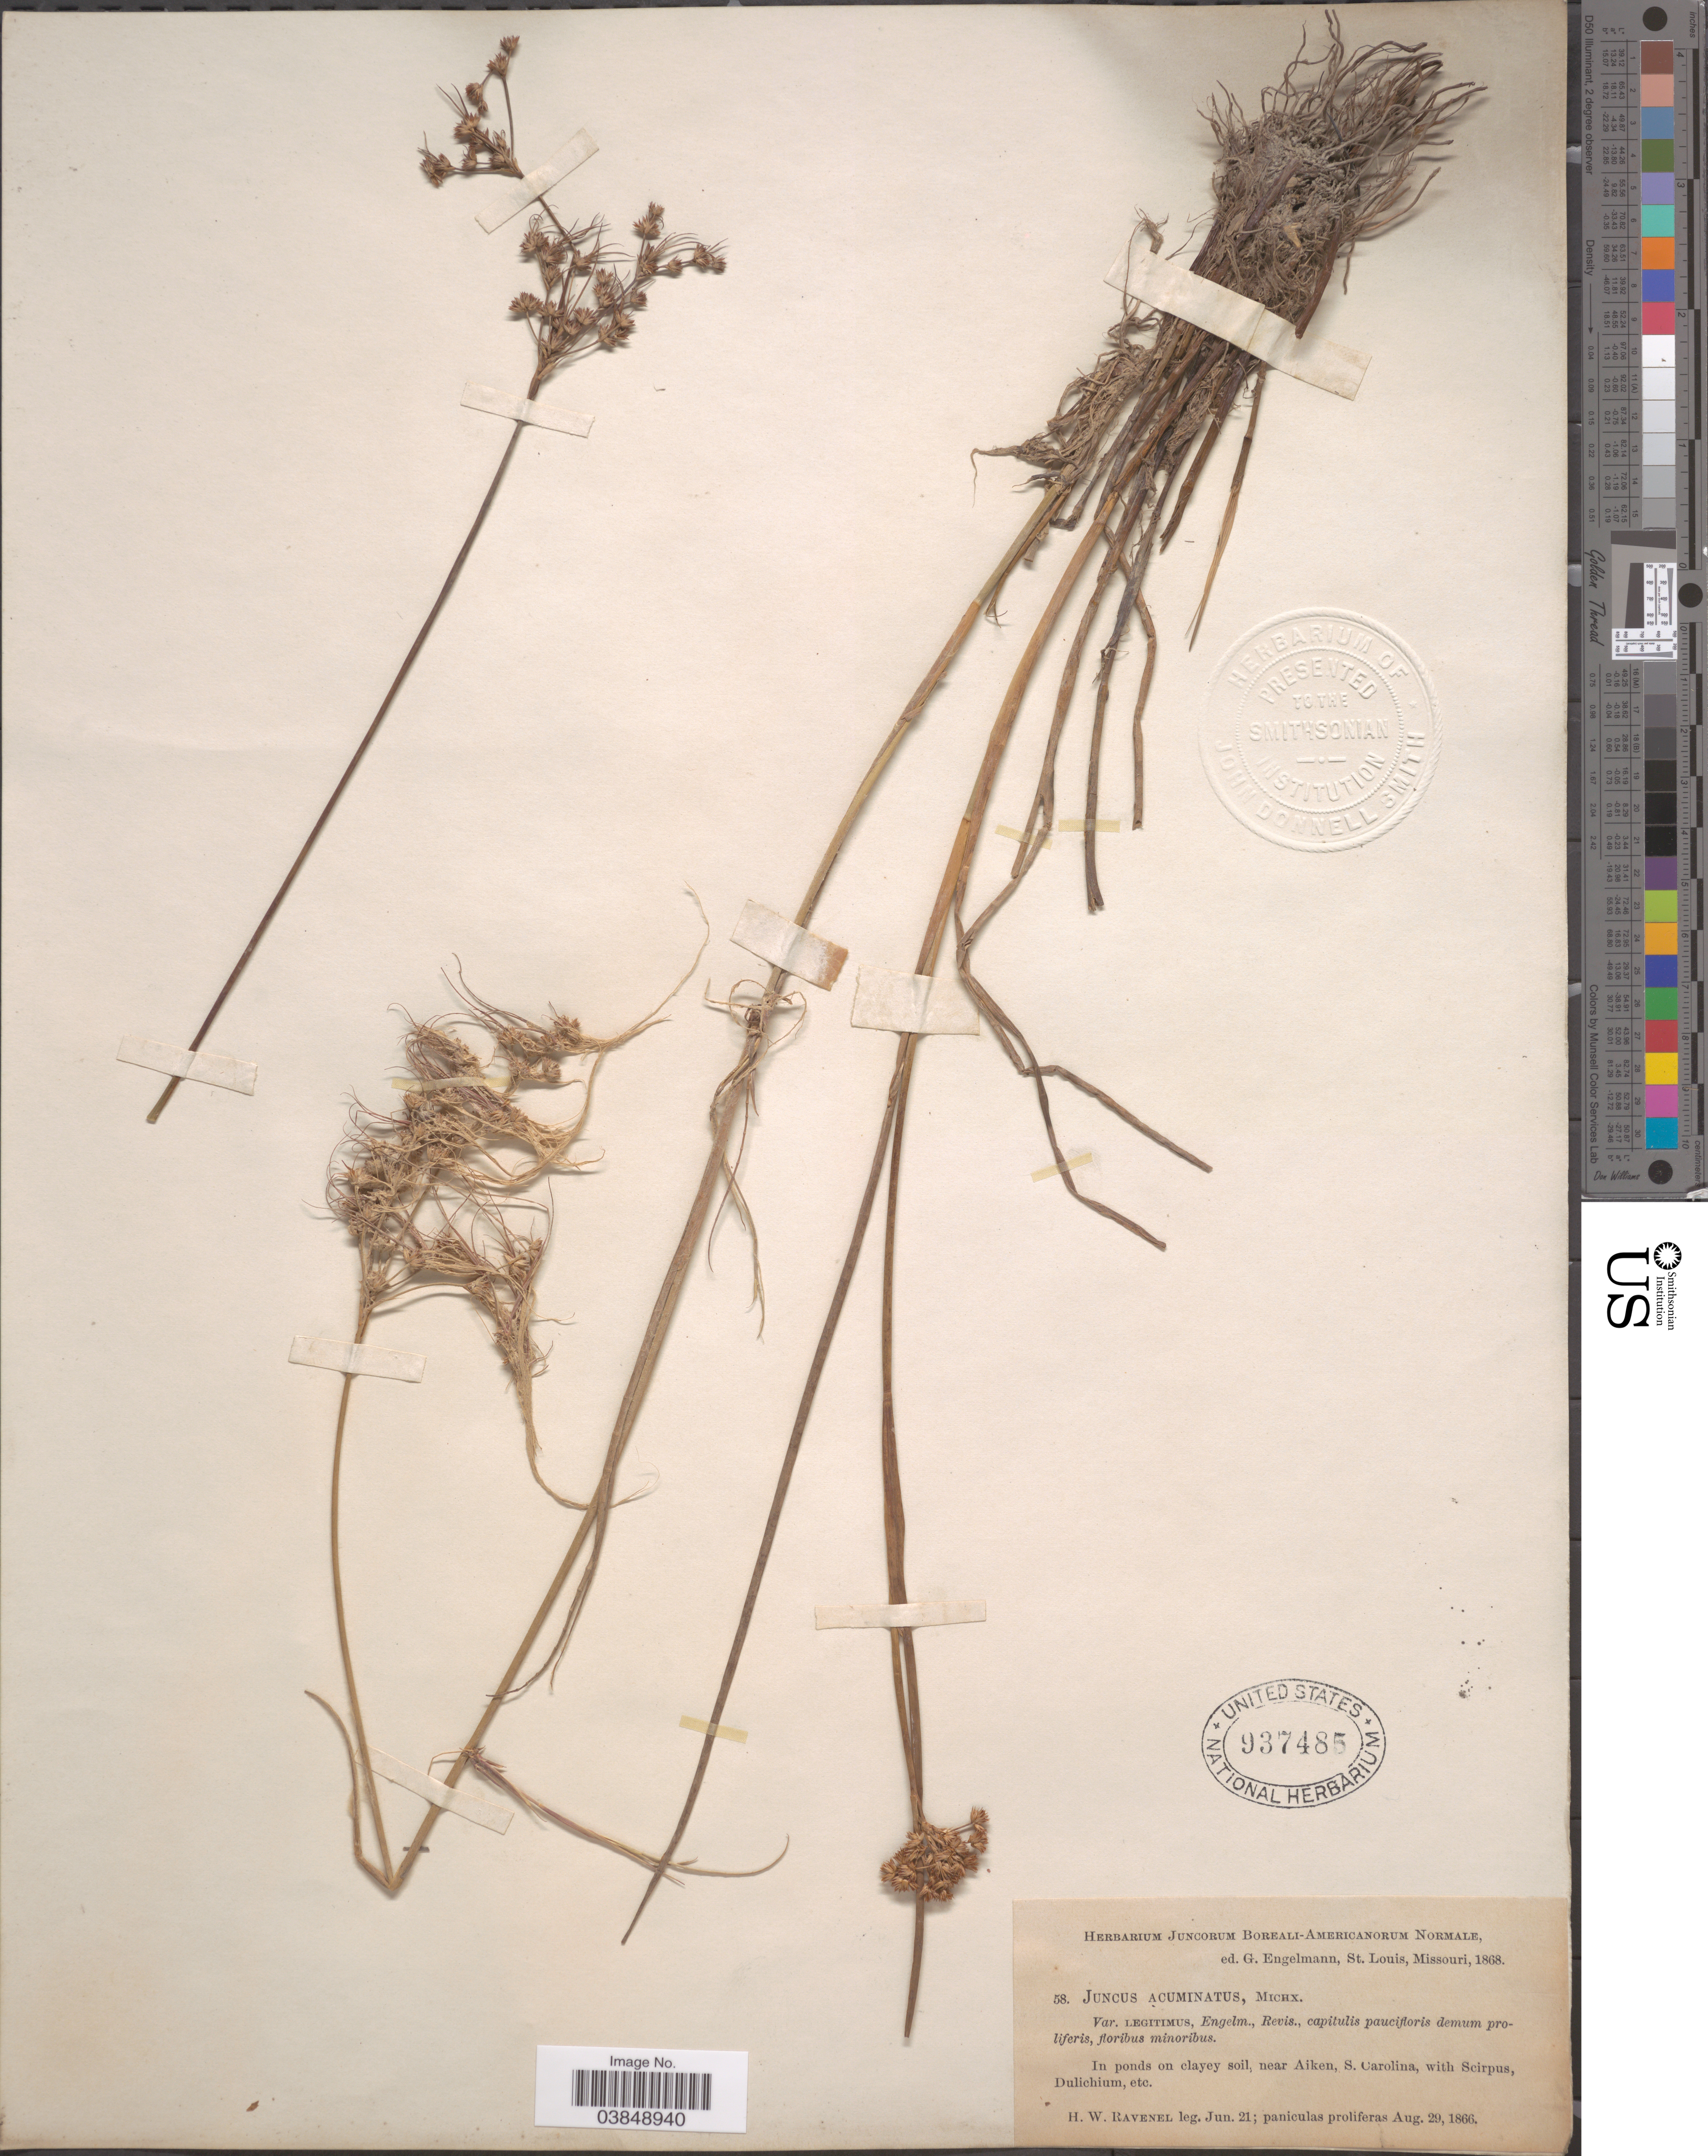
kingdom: Plantae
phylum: Tracheophyta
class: Liliopsida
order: Poales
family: Juncaceae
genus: Juncus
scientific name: Juncus acuminatus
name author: Michx.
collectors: H. Ravenel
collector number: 58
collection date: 1866-06-21/1866-08-29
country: United States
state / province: South Carolina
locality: Near Aiken.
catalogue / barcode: US 937485